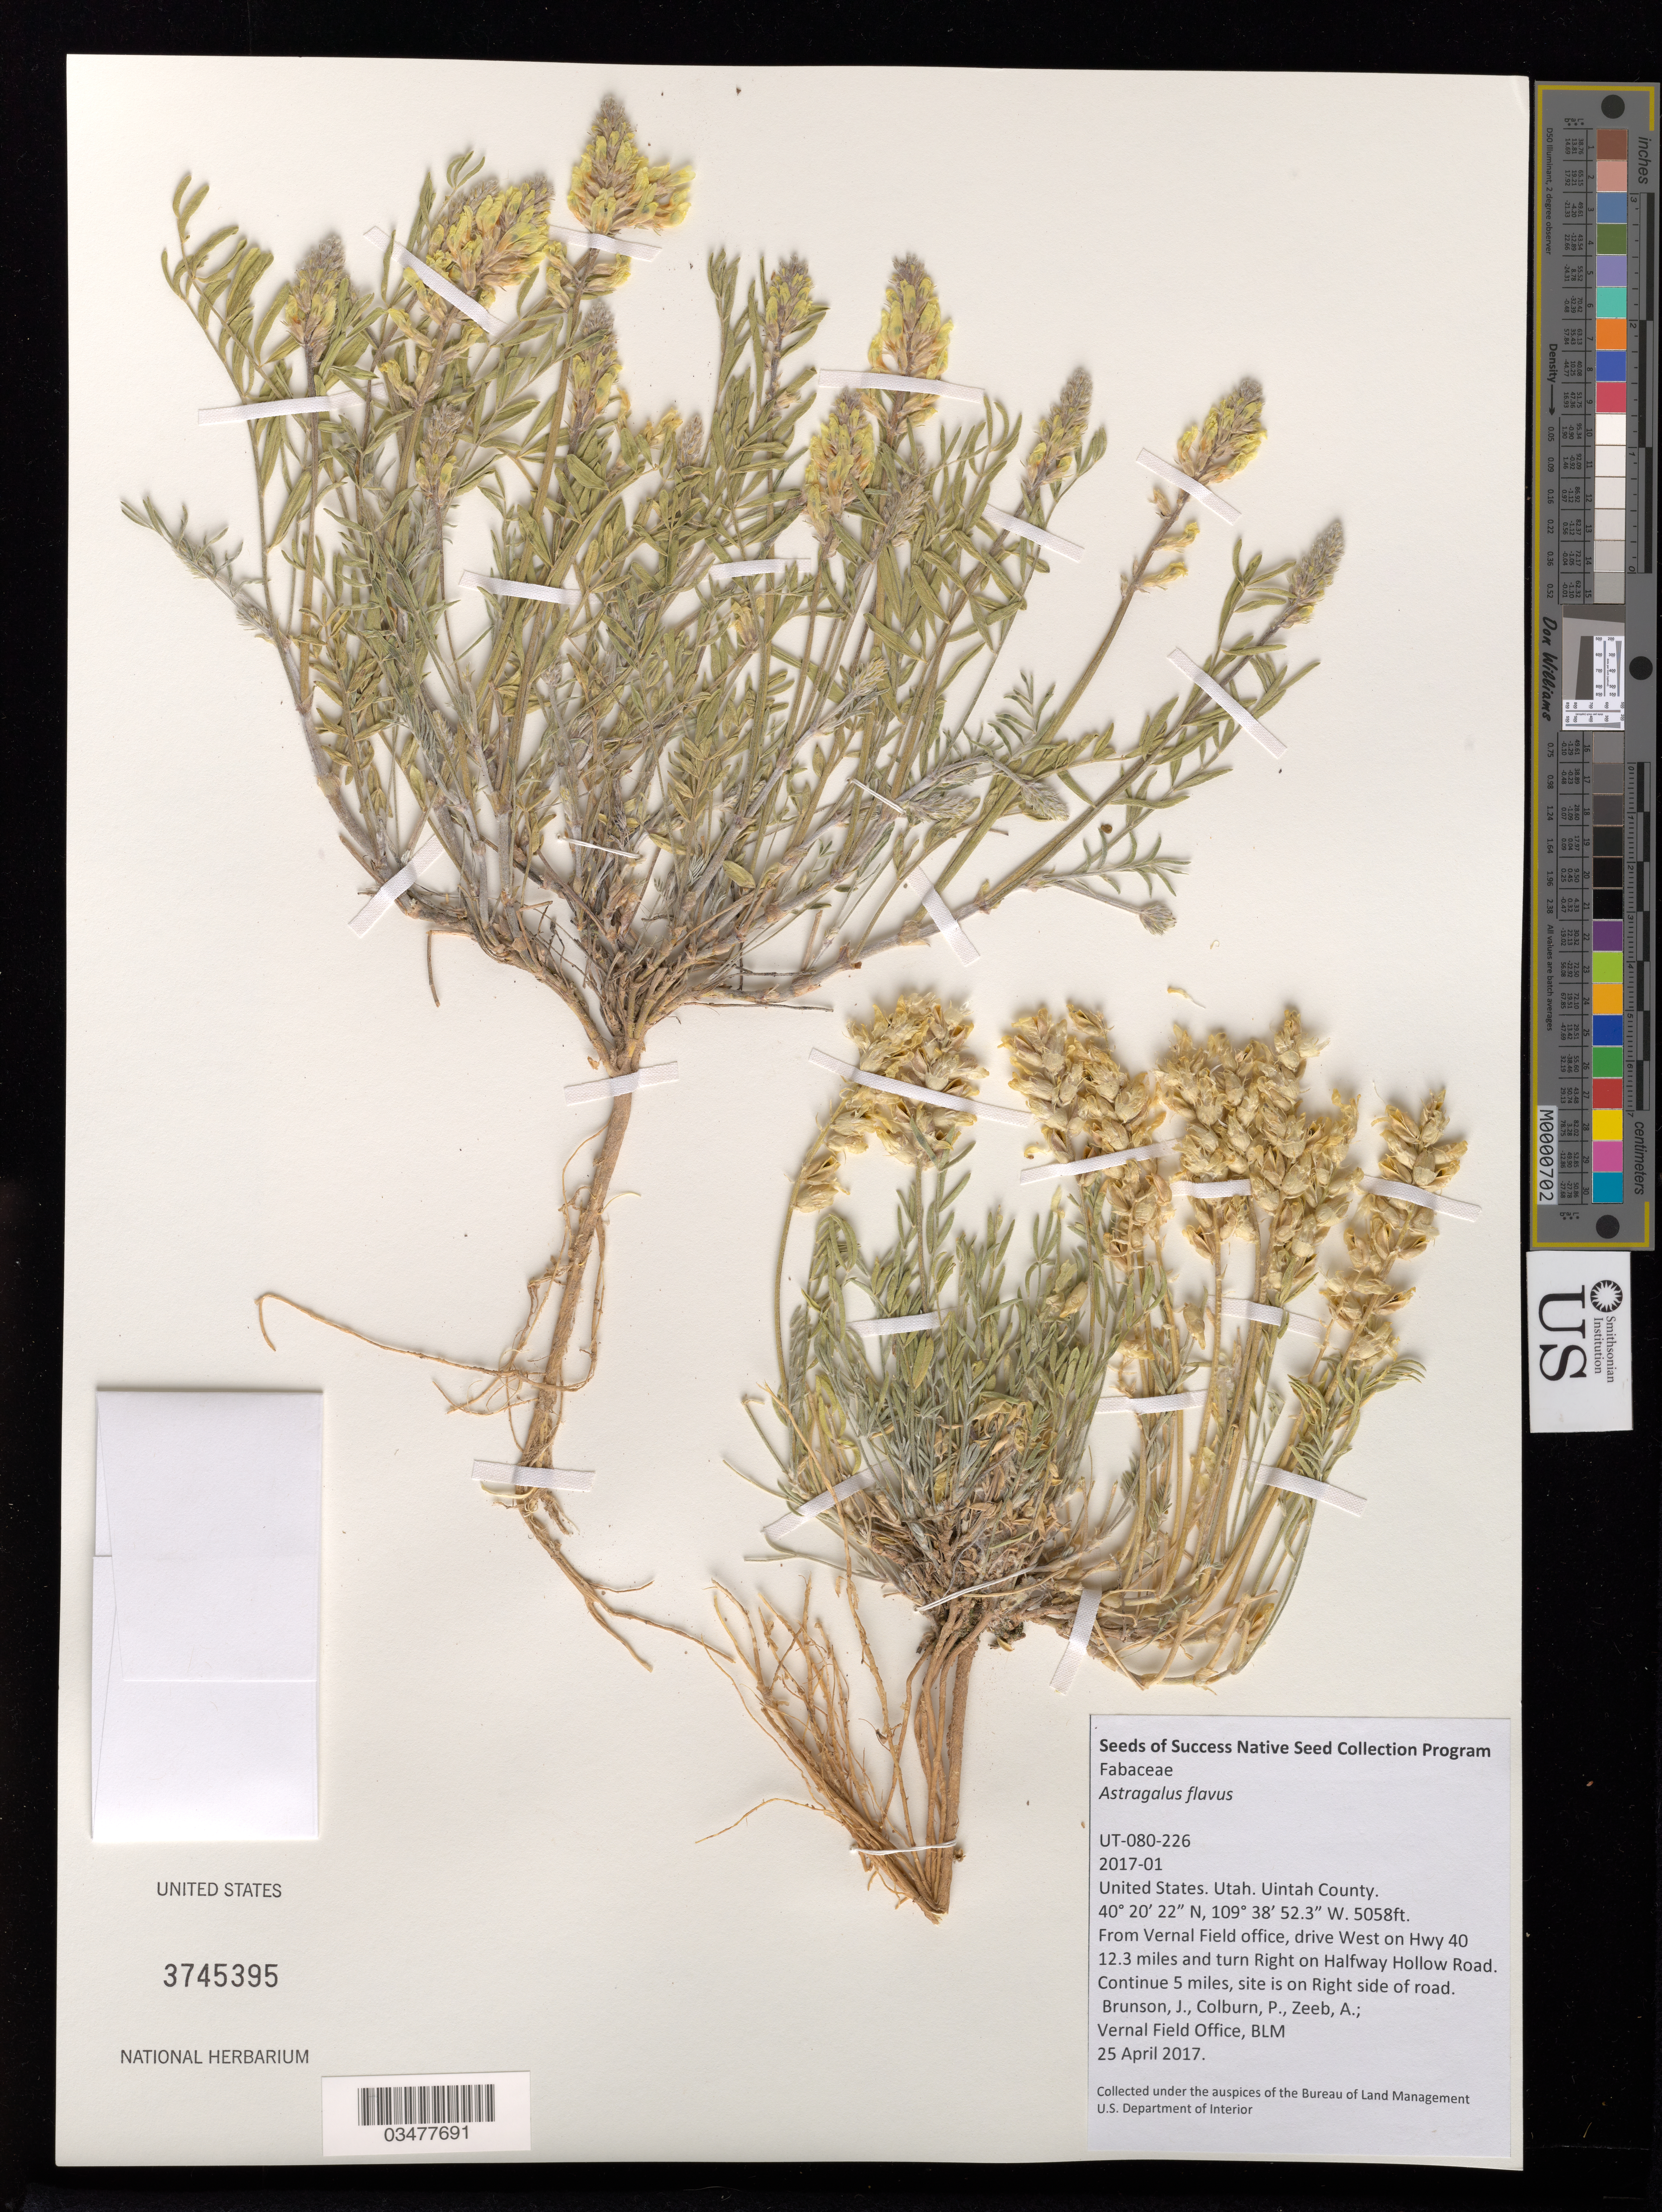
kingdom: Plantae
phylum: Tracheophyta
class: Magnoliopsida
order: Fabales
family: Fabaceae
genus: Astragalus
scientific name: Astragalus flavus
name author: Torr. & A. Gray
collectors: J. Brunson, P. Colburn & A. Zeeb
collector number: UT080-226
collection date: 2017-04-25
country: United States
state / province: Utah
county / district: Uintah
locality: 5 mi. on Halfway Hollow Rd.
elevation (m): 1542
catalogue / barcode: US 3745395